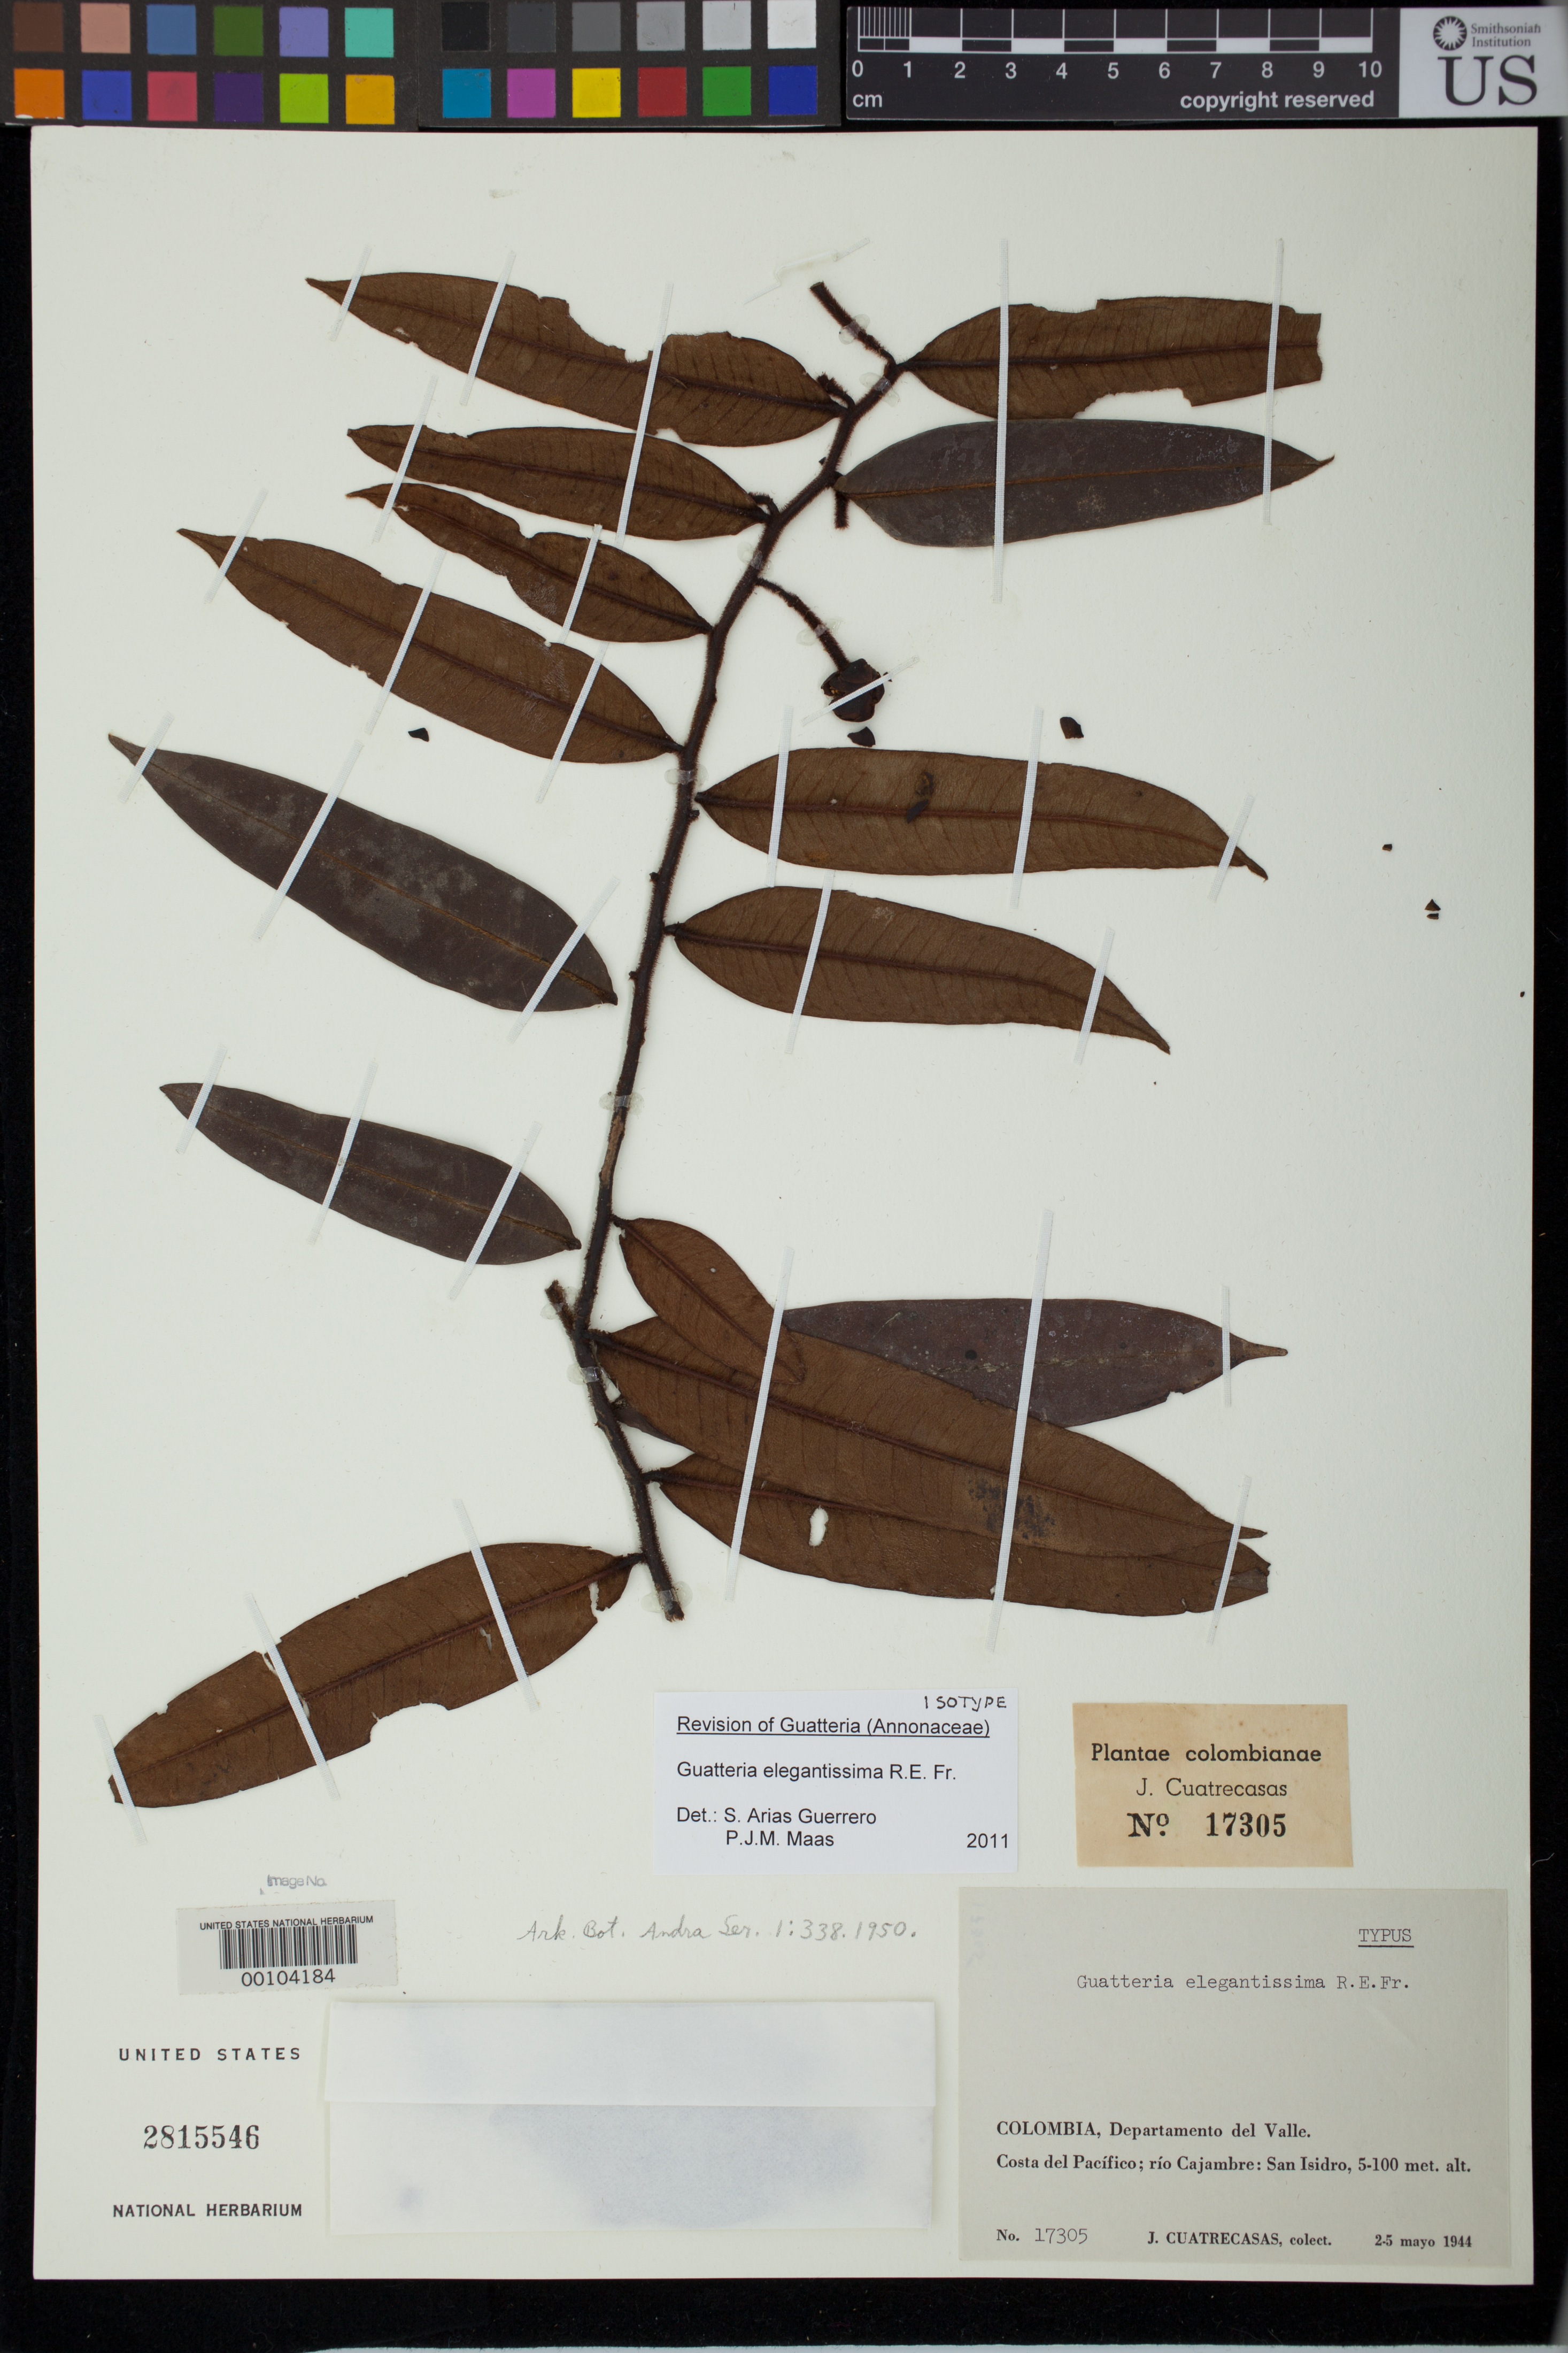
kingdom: Plantae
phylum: Tracheophyta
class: Magnoliopsida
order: Magnoliales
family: Annonaceae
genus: Guatteria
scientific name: Guatteria elegantissima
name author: R.E. Fr.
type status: Isotype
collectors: J. Cuatrecasas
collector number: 17305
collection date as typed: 02 May 1944 to 05 May 1944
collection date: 1944-05-02/1944-05-05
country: Colombia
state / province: Valle del Cauca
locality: Pacific Coast, Rio Cajambre, San Isidro.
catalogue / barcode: US 2815546